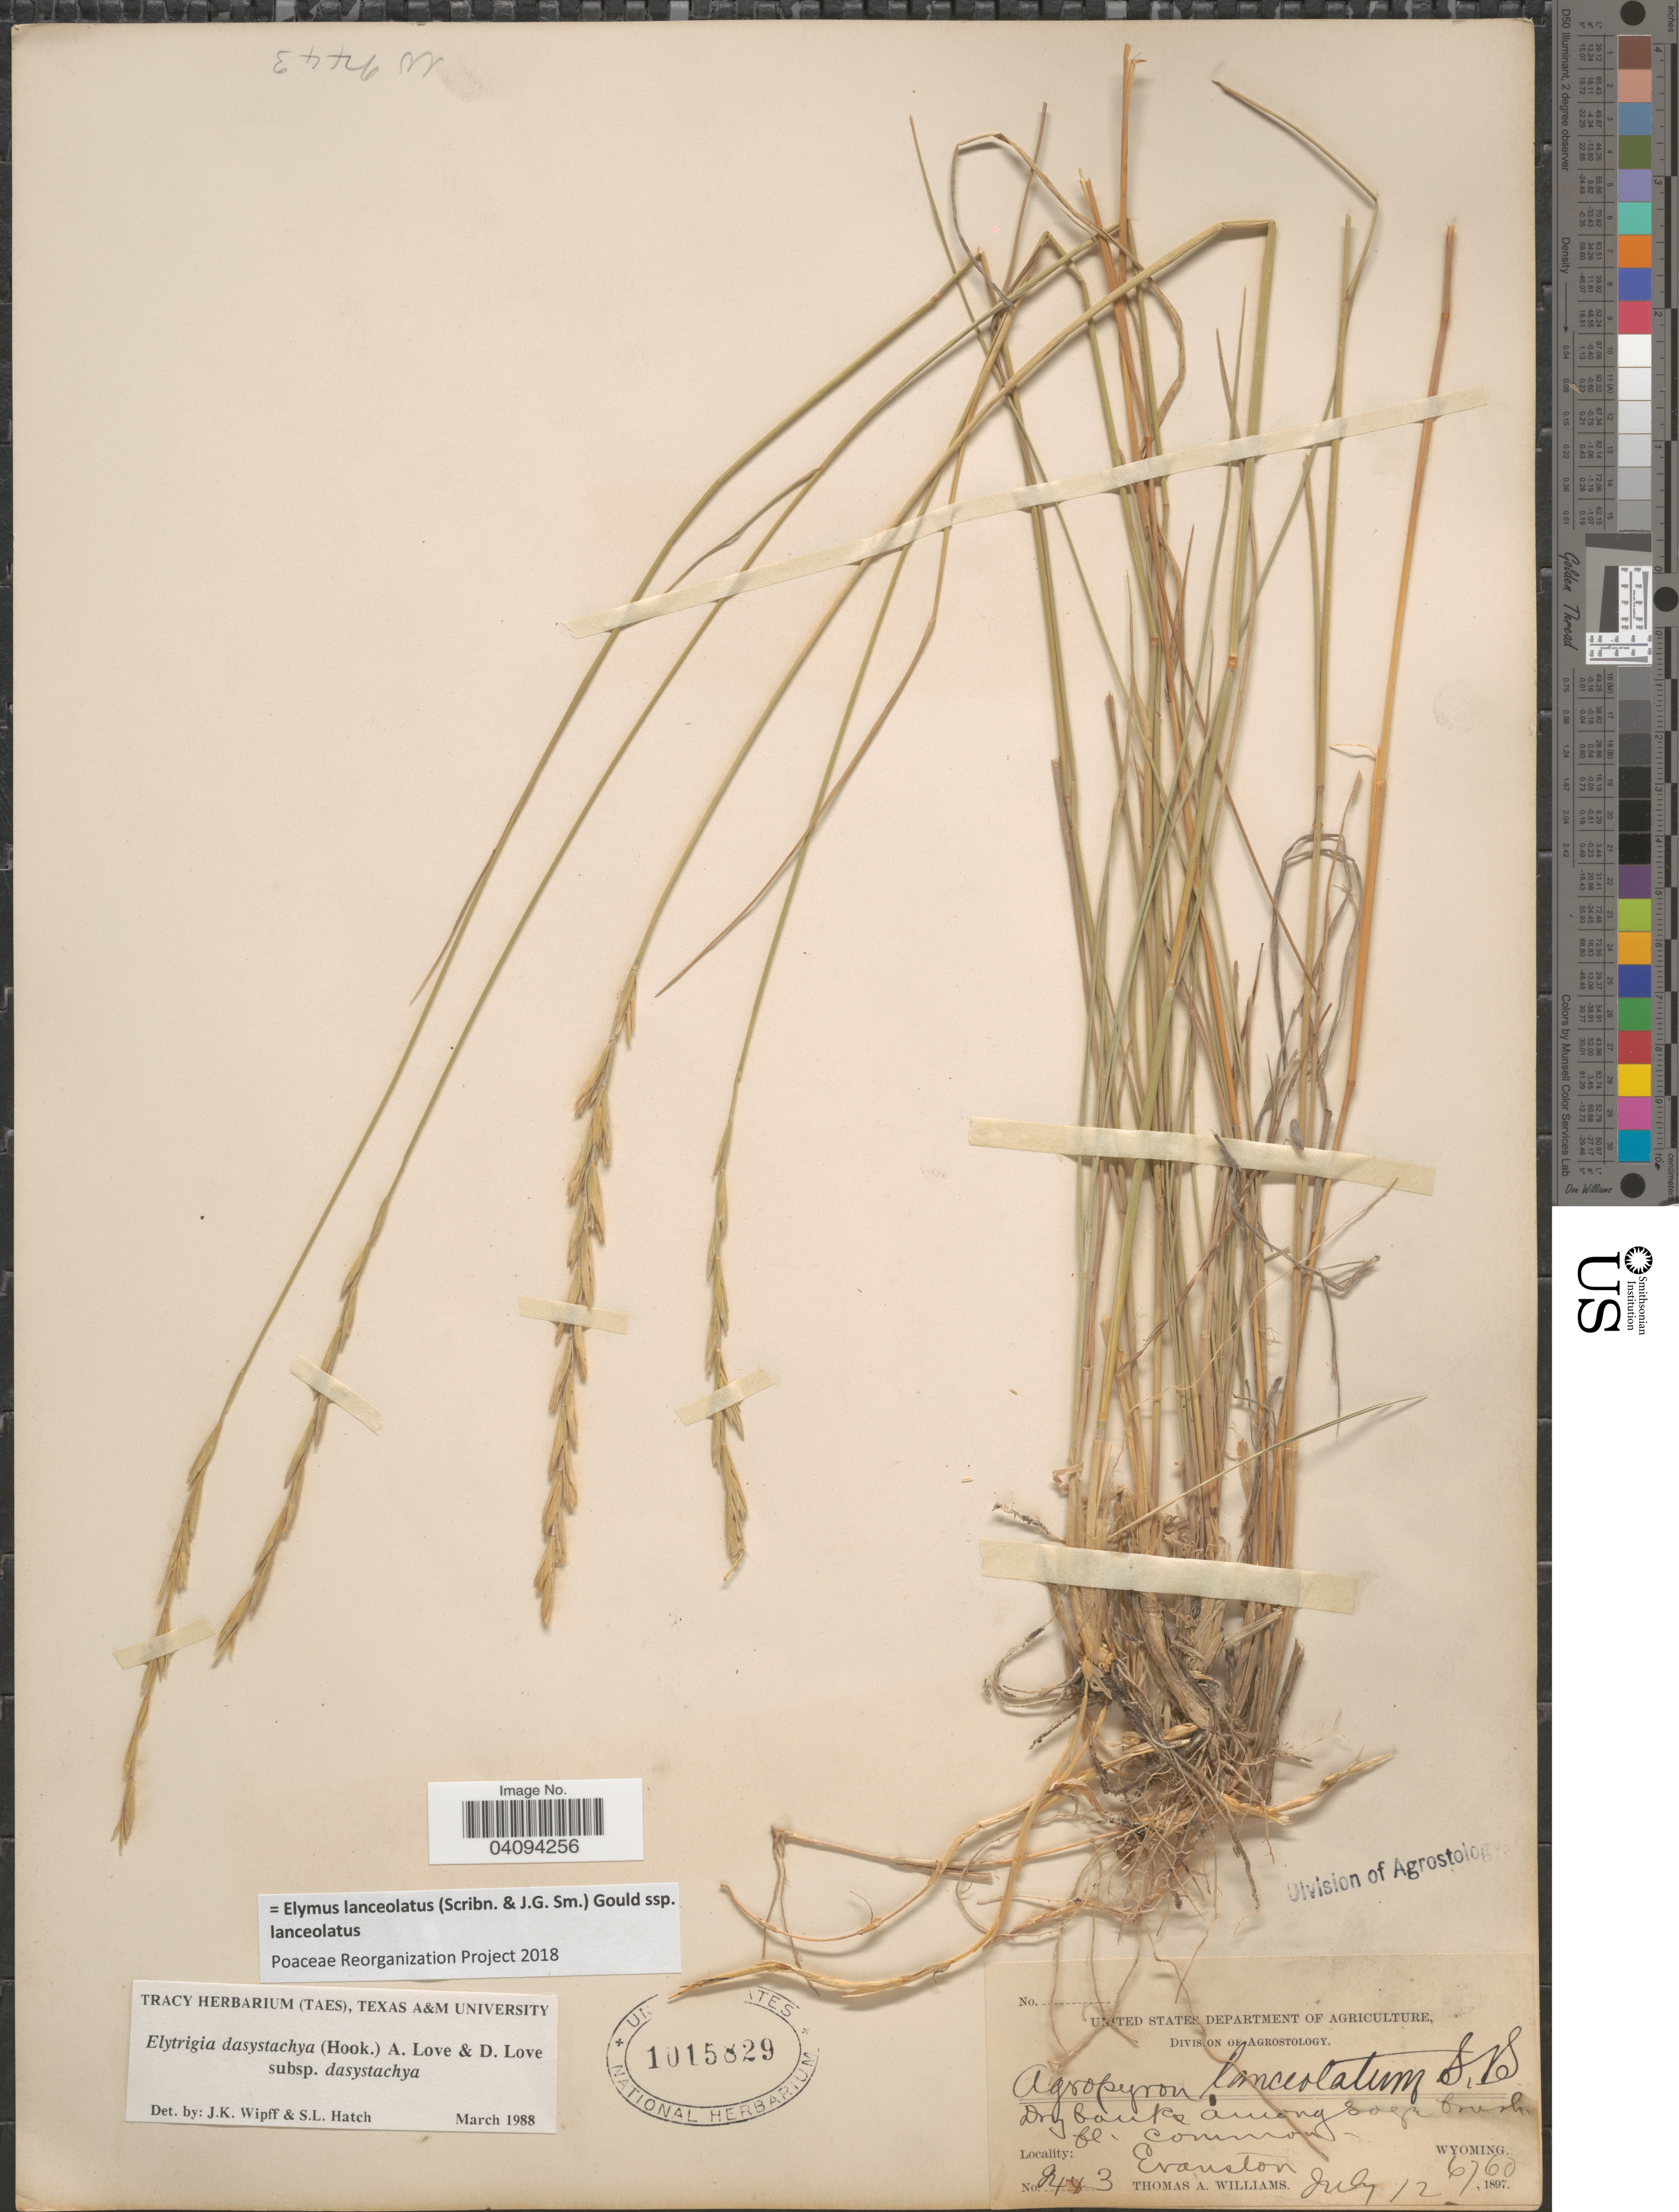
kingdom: Plantae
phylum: Tracheophyta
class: Liliopsida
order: Poales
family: Poaceae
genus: Elymus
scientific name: Elymus lanceolatus subsp. lanceolatus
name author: (Scribn. & J.G. Sm.) Gould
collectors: T. A. Williams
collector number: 2443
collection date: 1897-07-12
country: United States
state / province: Wyoming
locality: Dry banks among sage brush. Evanston.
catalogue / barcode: US 1015829